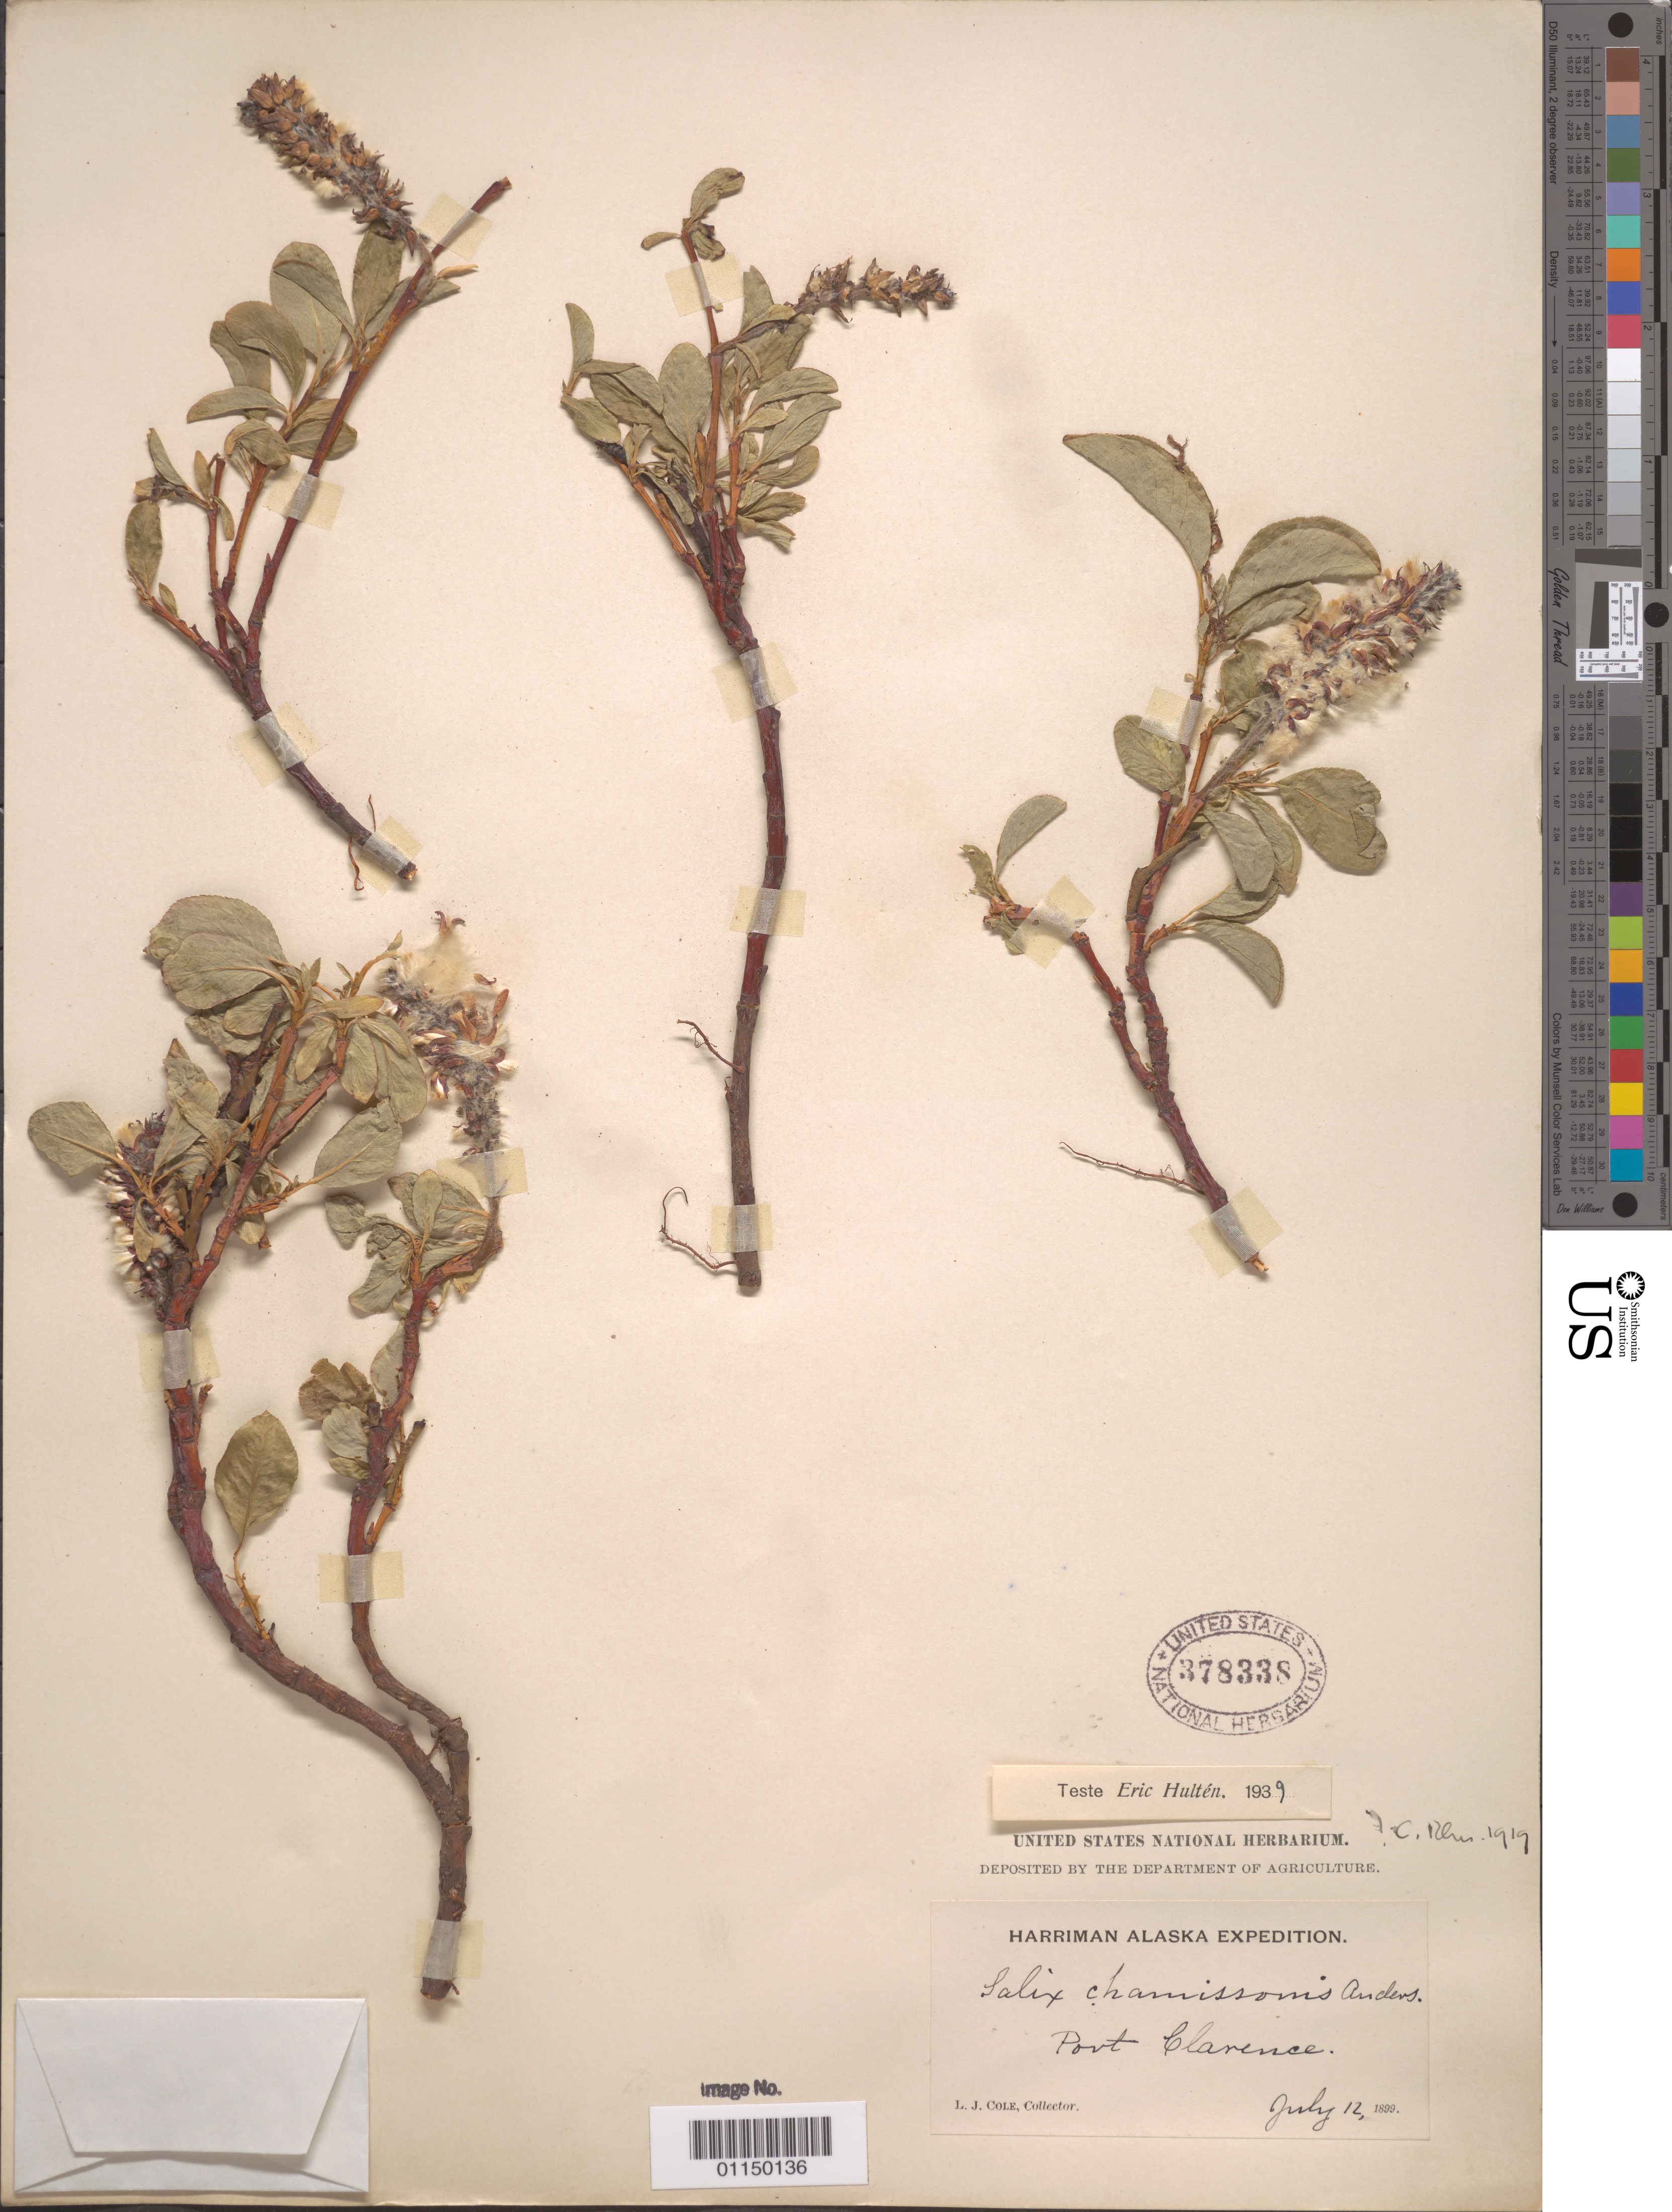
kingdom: Plantae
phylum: Tracheophyta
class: Magnoliopsida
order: Malpighiales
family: Salicaceae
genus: Salix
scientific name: Salix chamissonis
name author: Andersson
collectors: L. Cole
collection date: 1899-07-12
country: United States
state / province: Alaska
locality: Port Clarence.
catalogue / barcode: US 378338